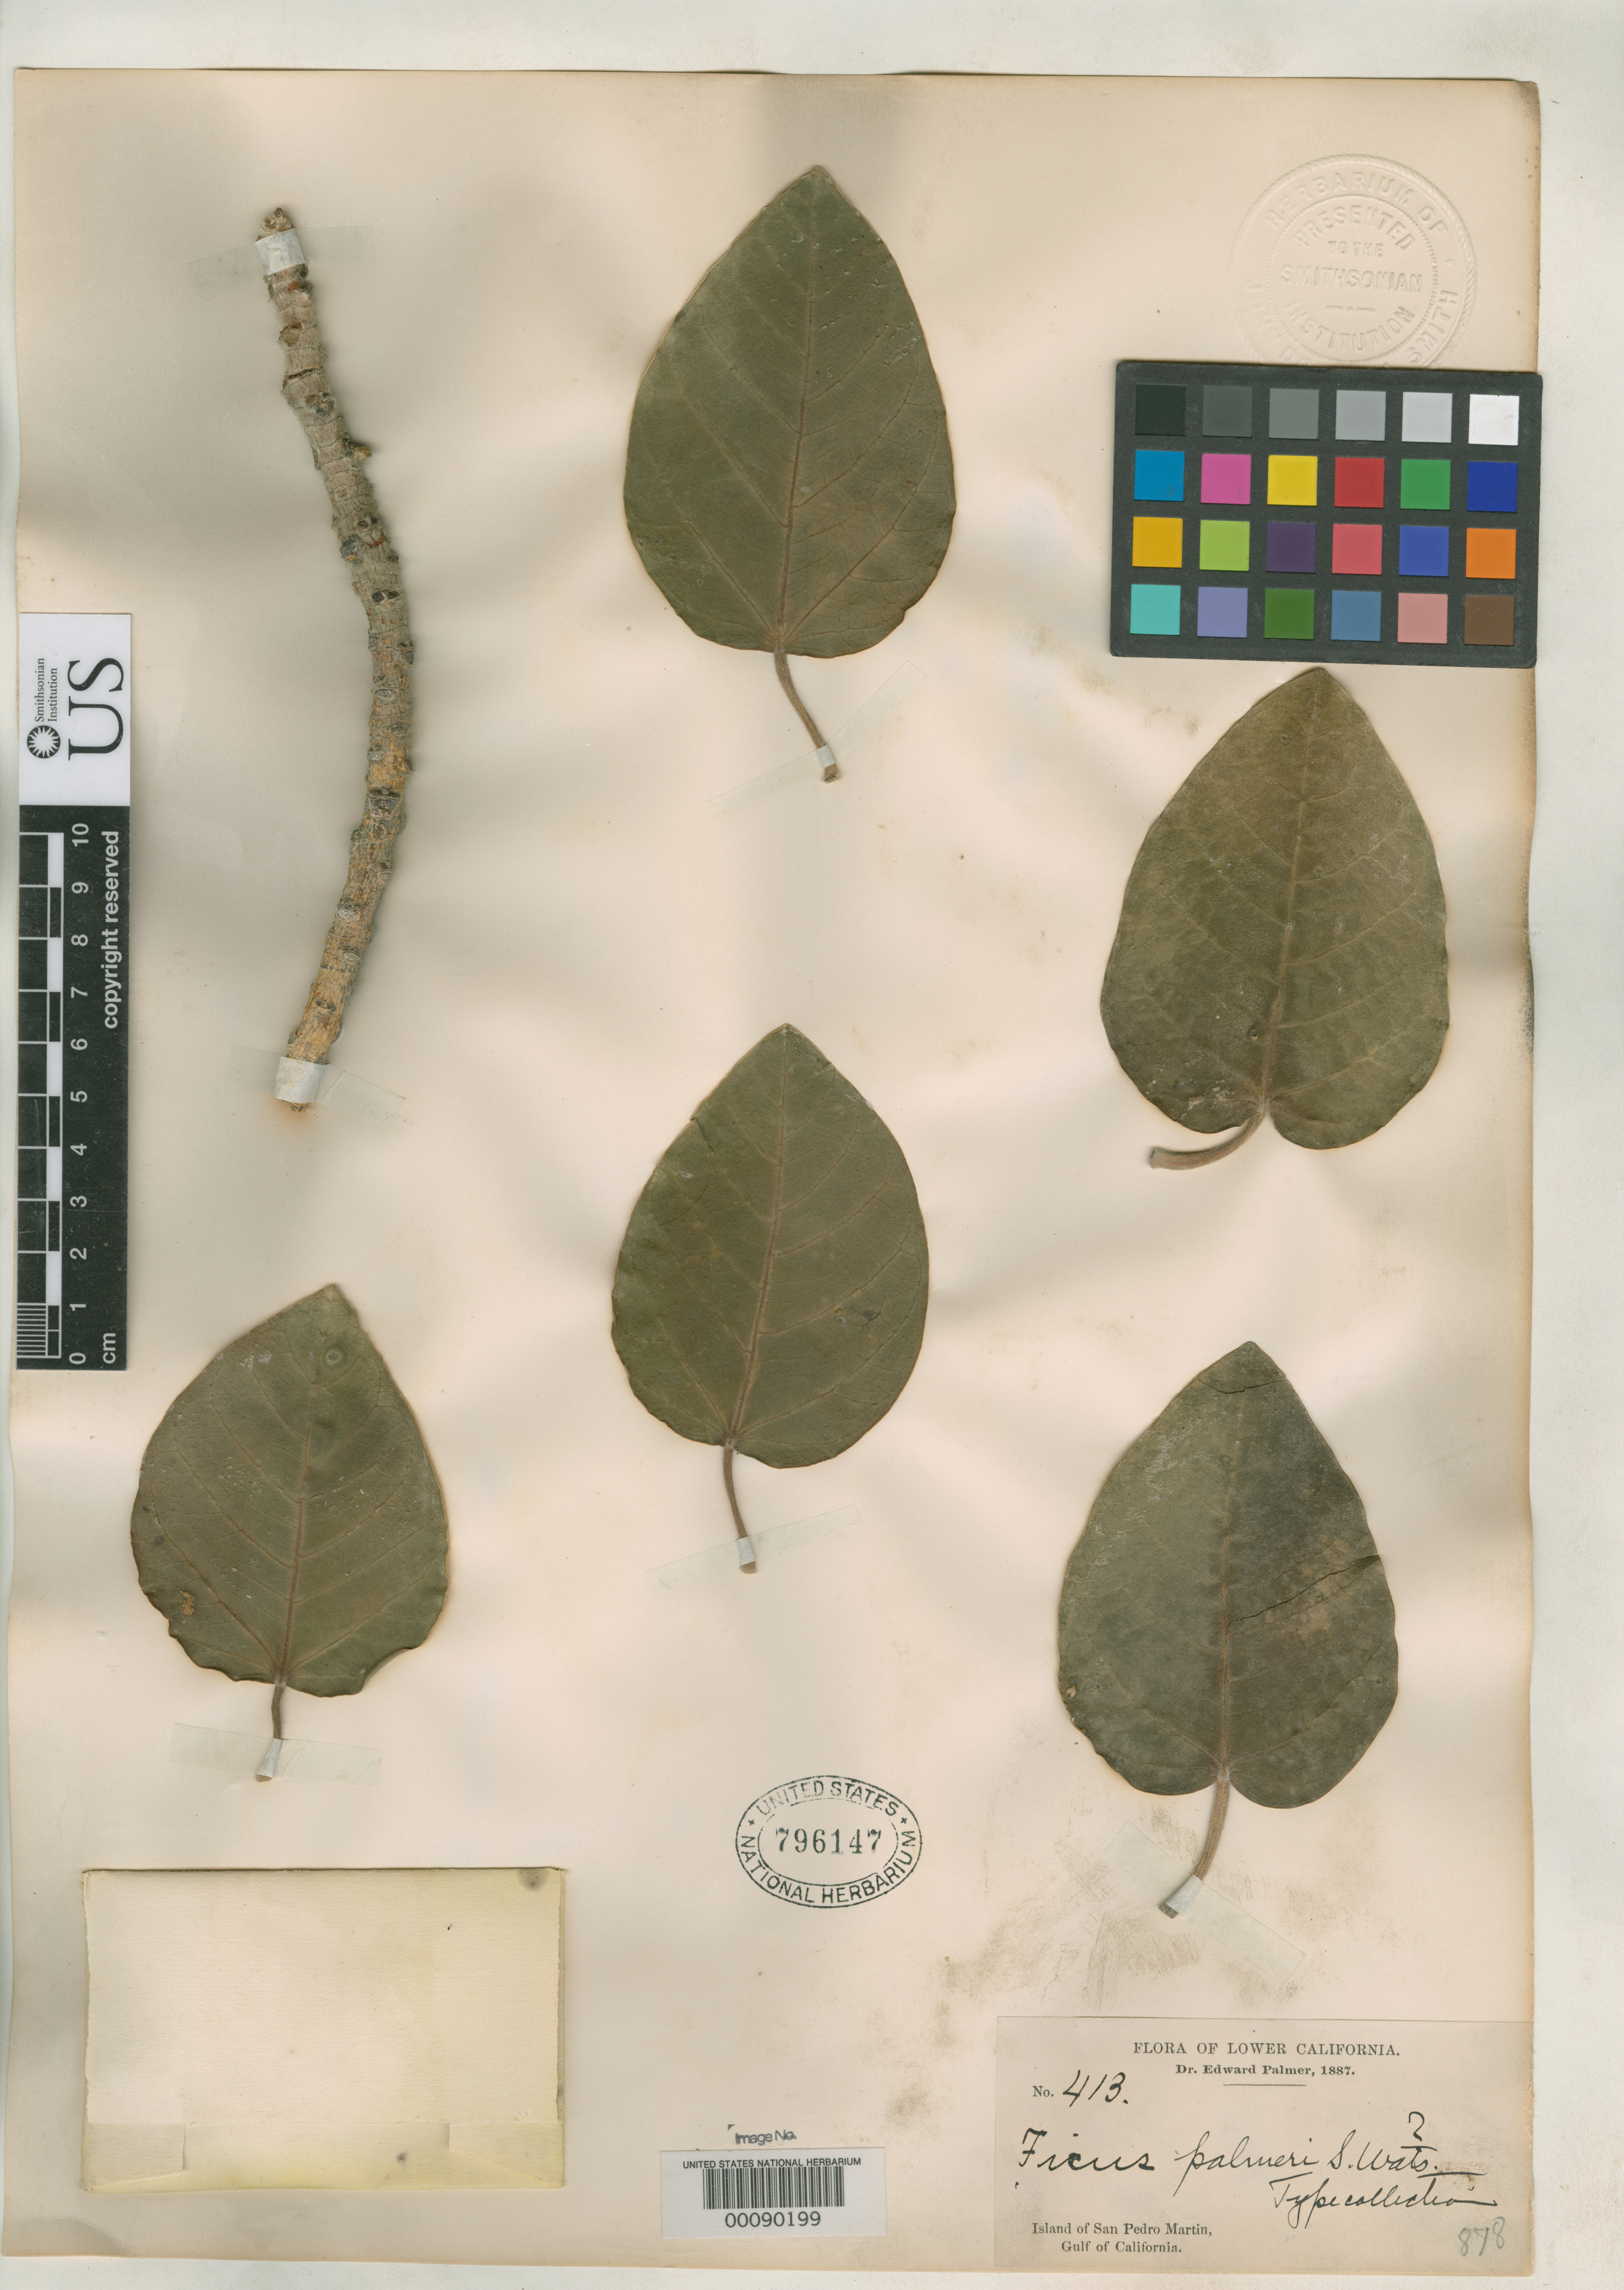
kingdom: Plantae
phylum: Tracheophyta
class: Magnoliopsida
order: Rosales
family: Moraceae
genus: Ficus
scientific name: Ficus palmeri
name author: S. Watson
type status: Type Collection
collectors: E. Palmer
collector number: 413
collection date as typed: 1887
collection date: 1887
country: Mexico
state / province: Sonora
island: San Pedro Martin Island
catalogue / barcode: US 796147